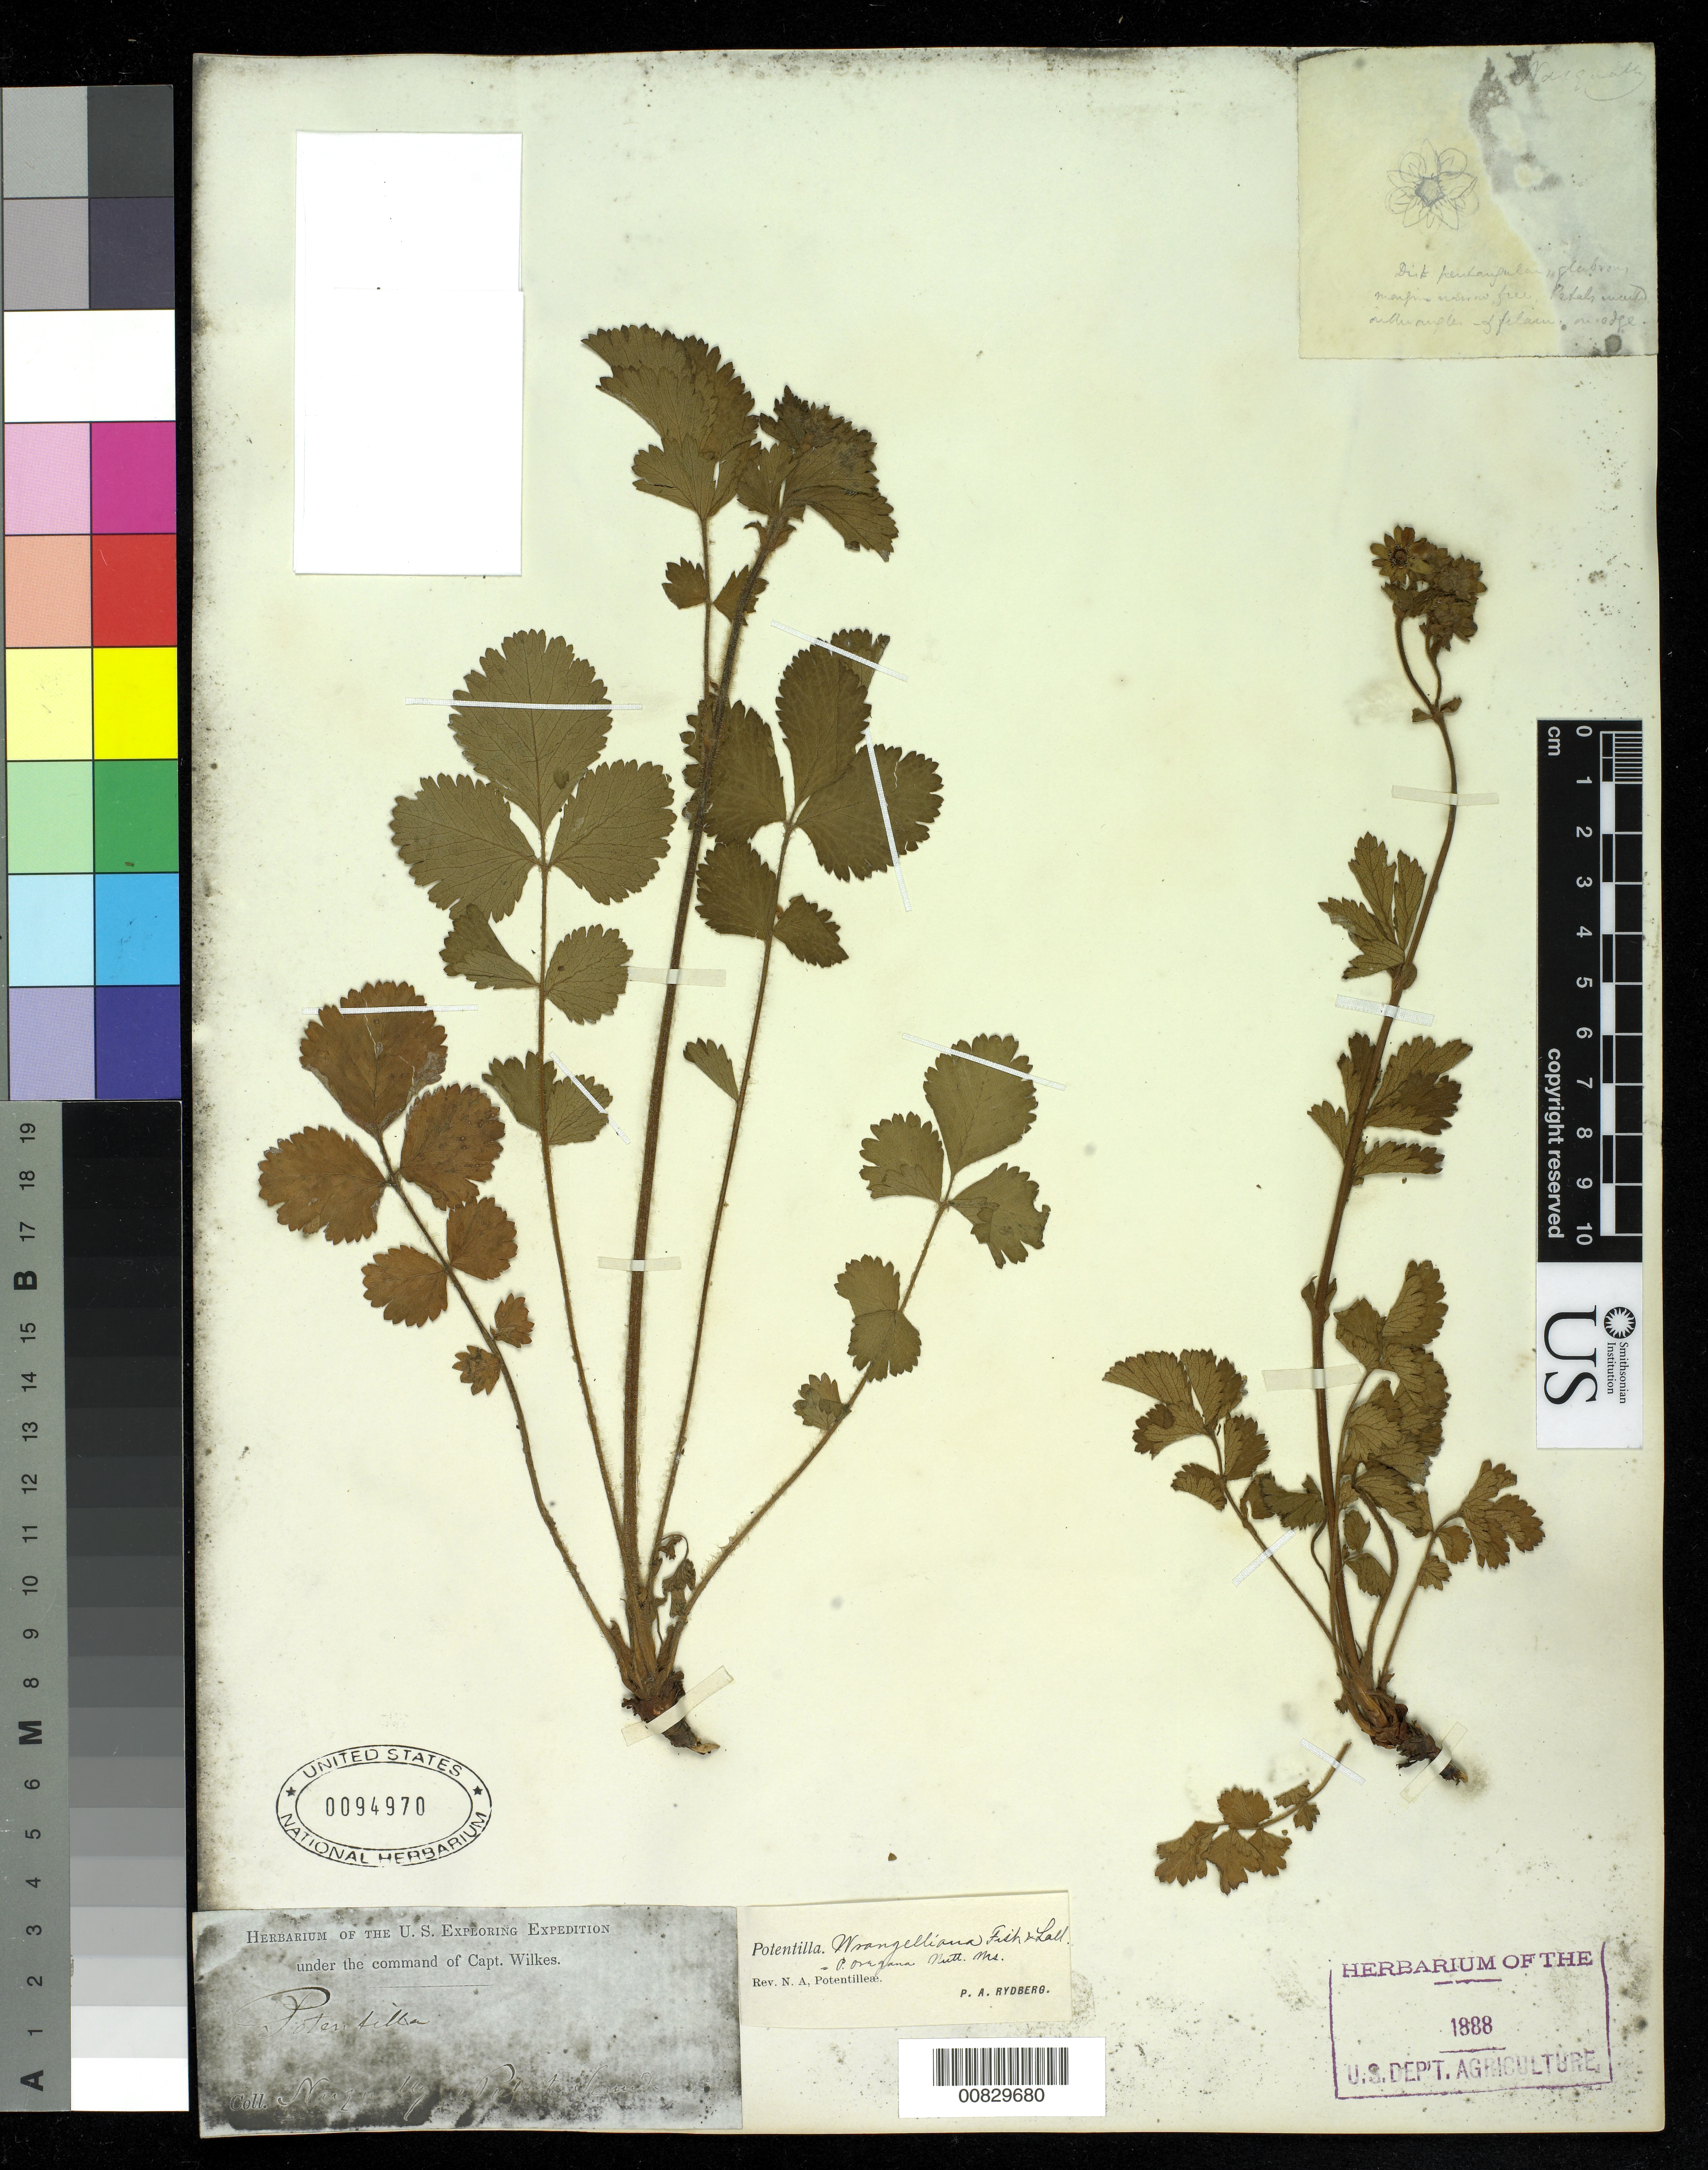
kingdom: Plantae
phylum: Tracheophyta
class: Magnoliopsida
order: Rosales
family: Rosaceae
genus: Drymocallis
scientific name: Drymocallis glandulosa var. wrangelliana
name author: (Greene) Ertter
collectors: Wilkes Explor. Exped.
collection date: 1838/1842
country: United States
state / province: Washington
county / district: King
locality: Nisqually and Puget Sound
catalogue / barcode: US 94970